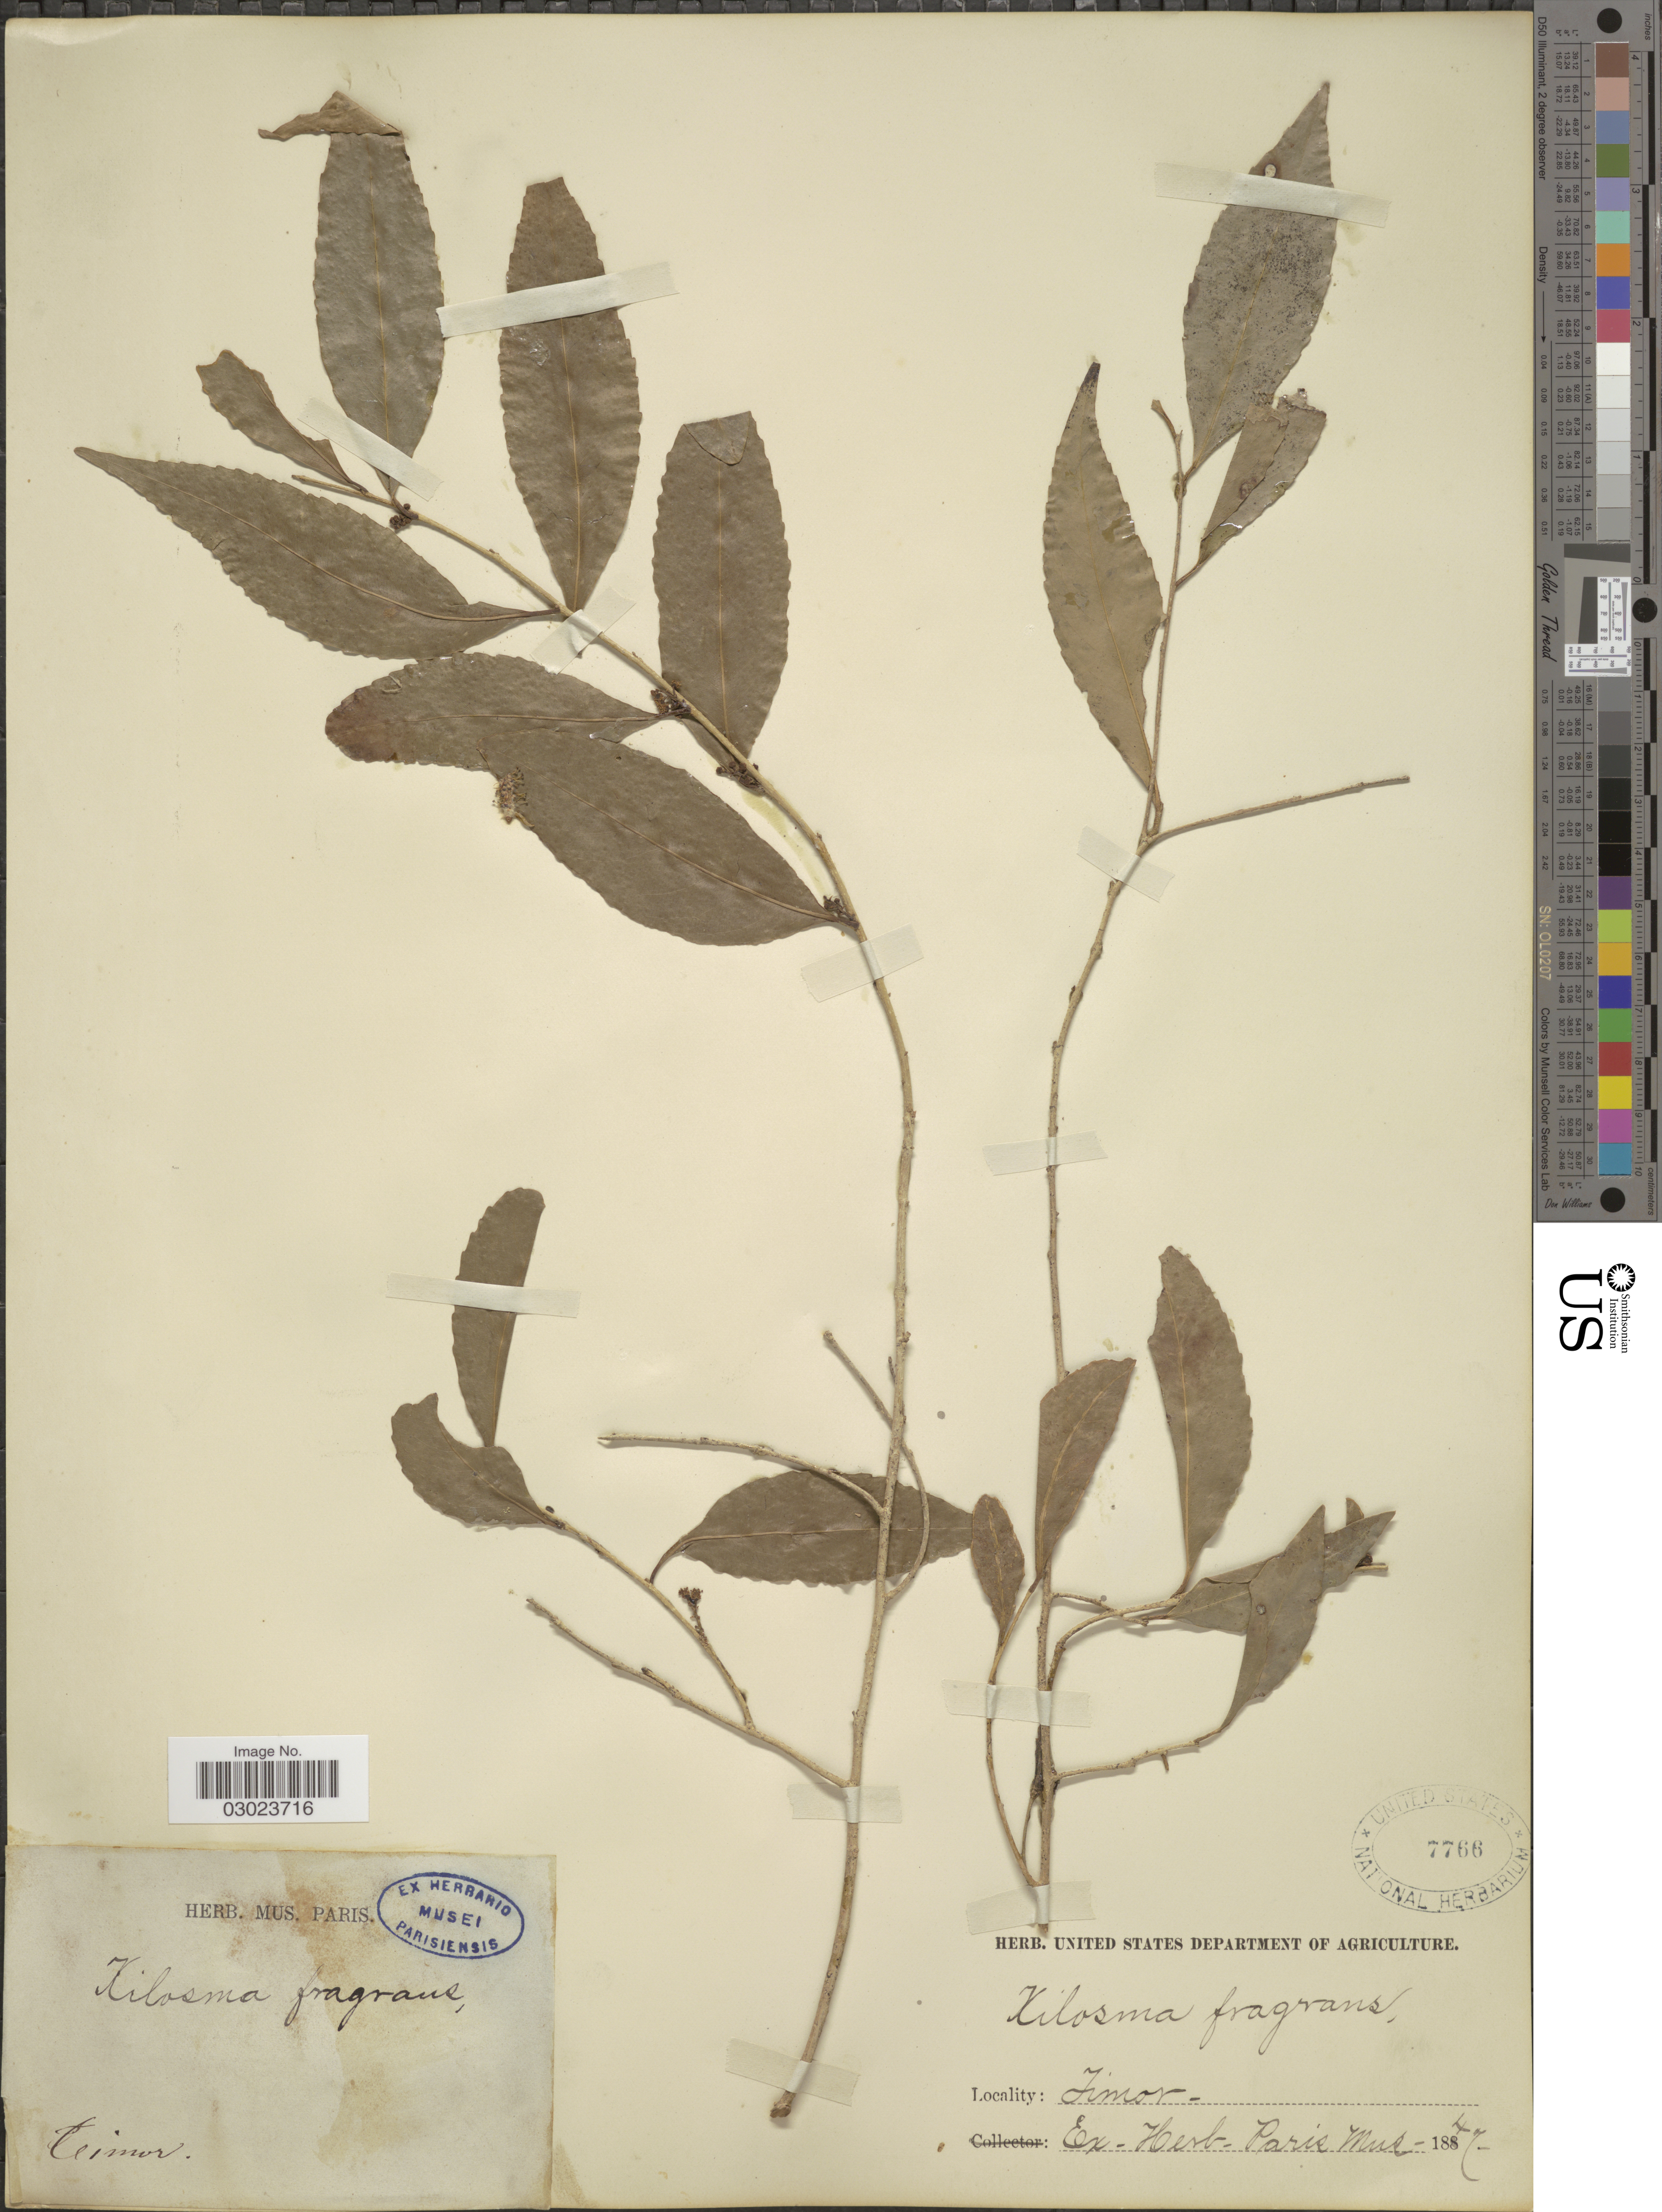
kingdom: Plantae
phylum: Tracheophyta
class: Magnoliopsida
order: Malpighiales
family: Salicaceae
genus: Xylosma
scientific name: Xylosma fragrans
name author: Decne.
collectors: ex herb. U. S. Department of Agriculture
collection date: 1847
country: Indonesia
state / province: Nusa Tenggara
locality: Timor.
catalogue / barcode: US 7766